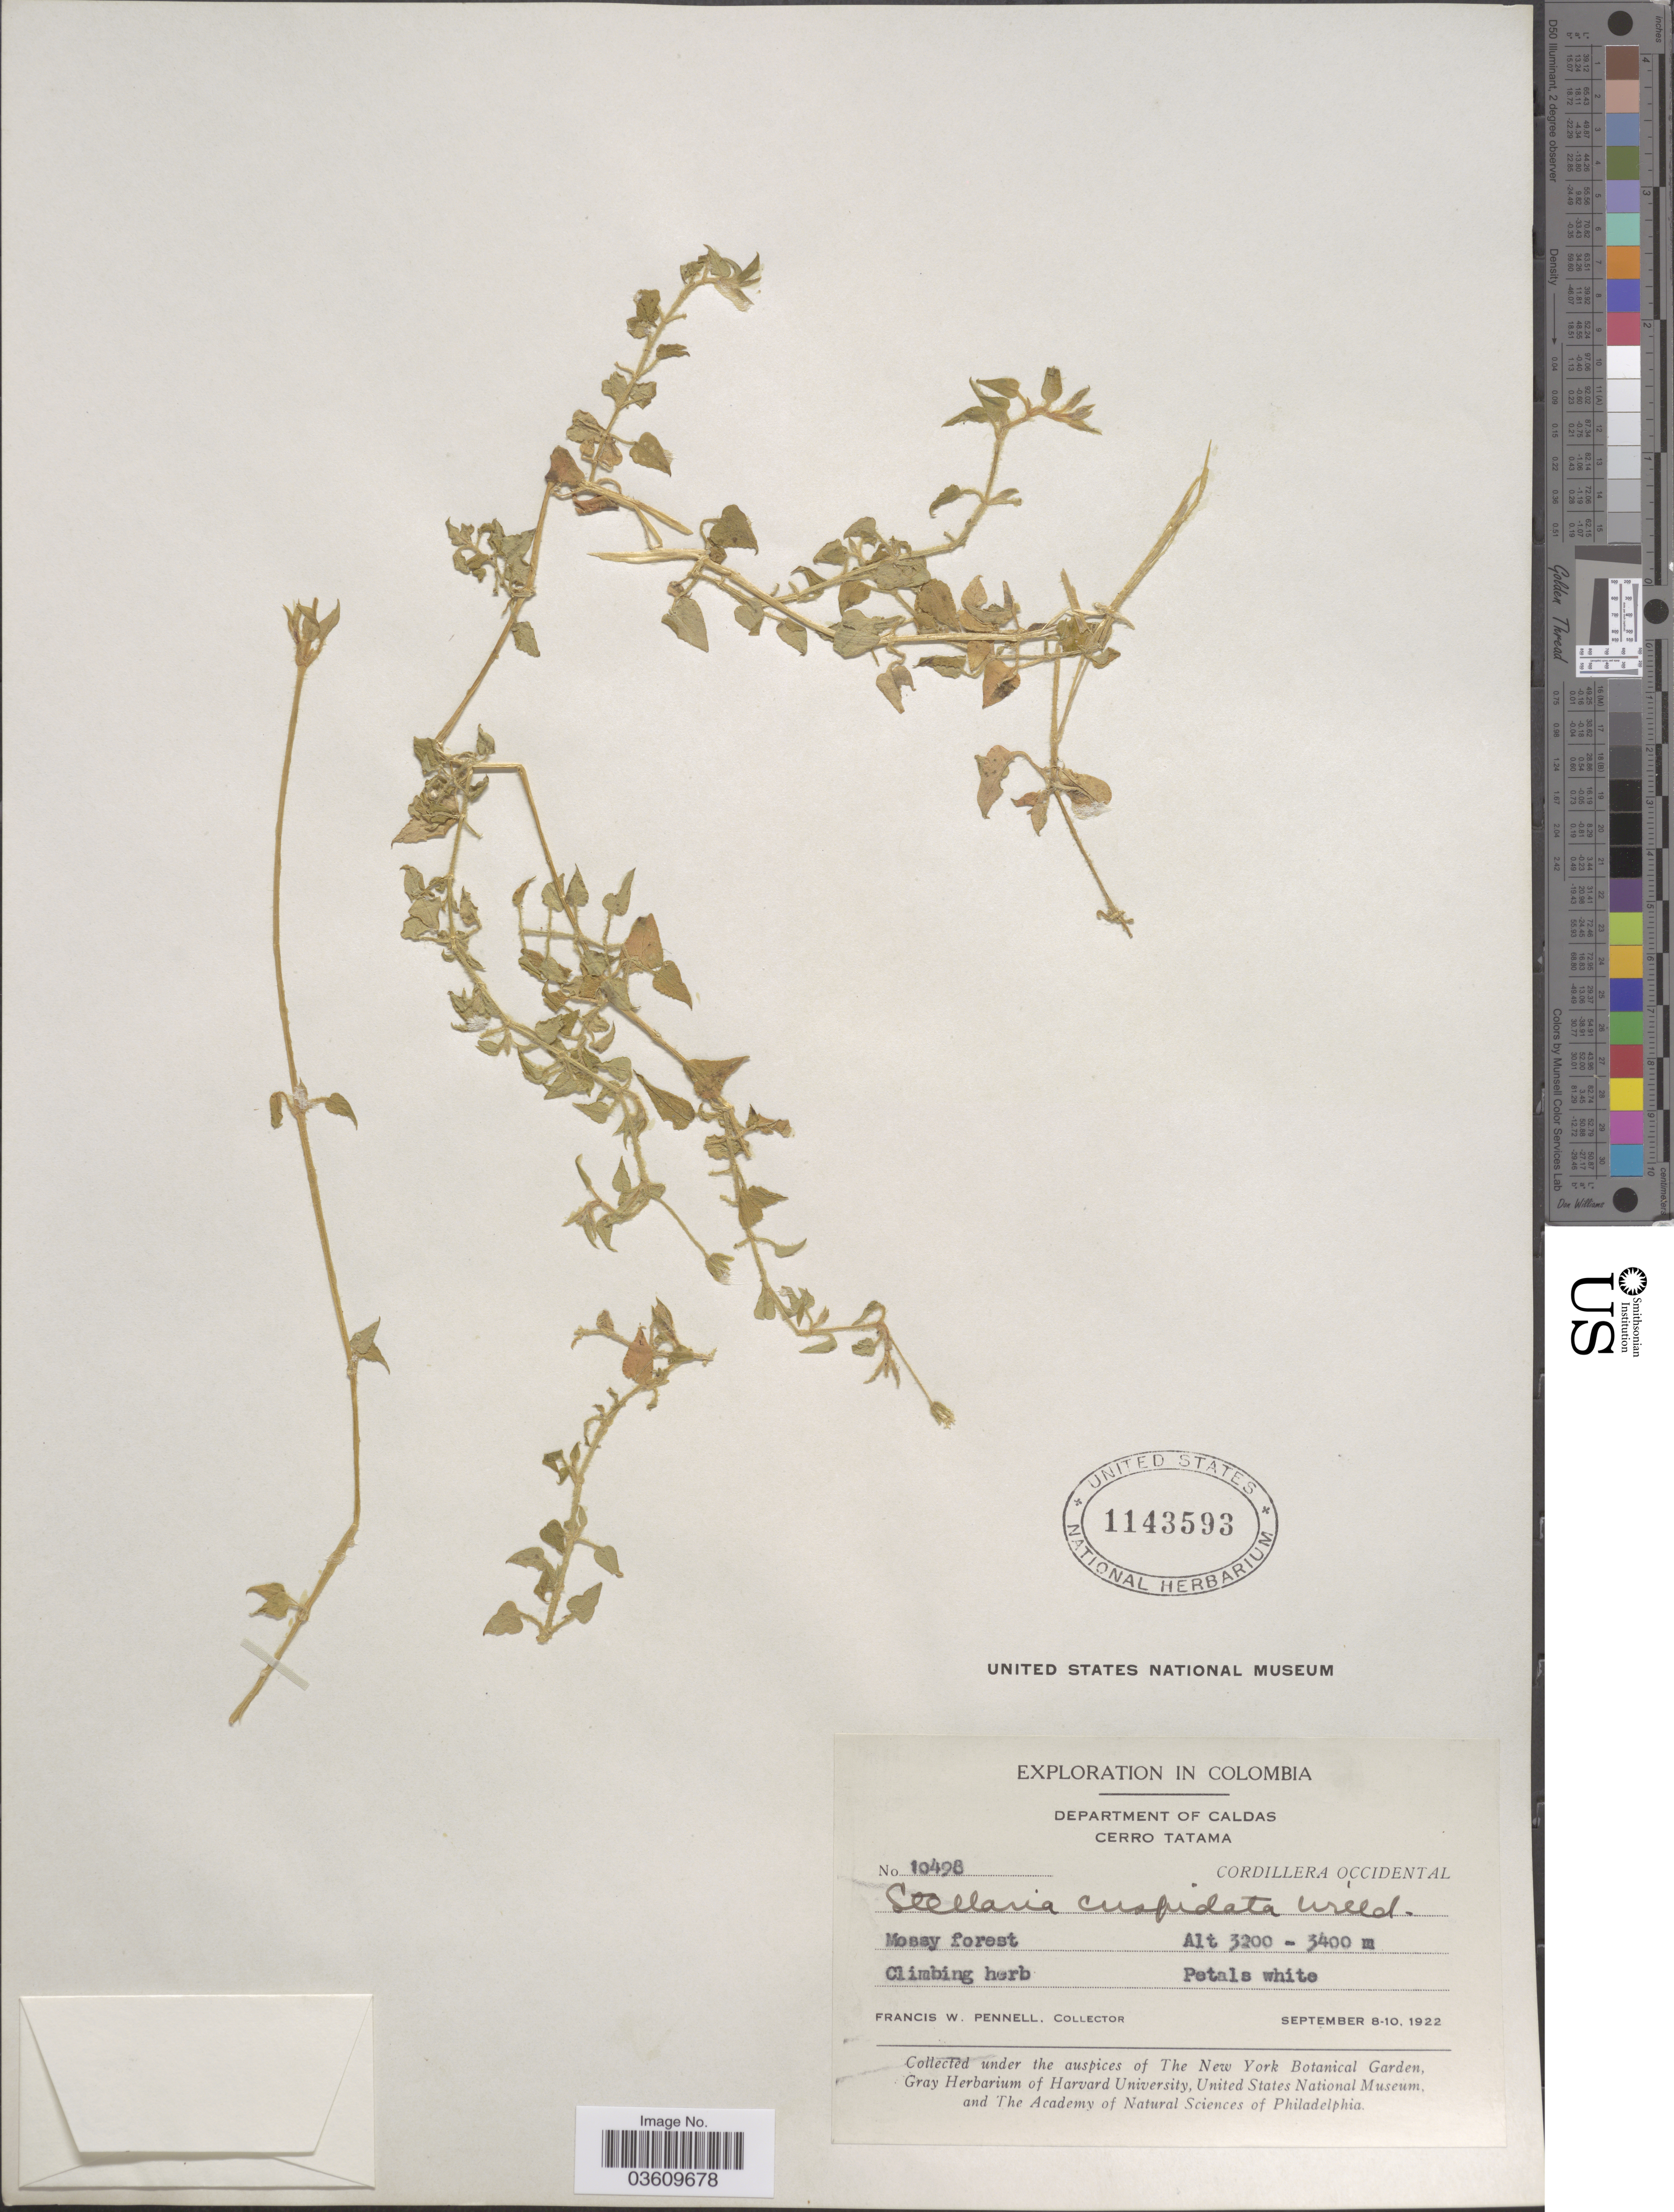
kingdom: Plantae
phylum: Tracheophyta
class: Magnoliopsida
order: Caryophyllales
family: Caryophyllaceae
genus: Stellaria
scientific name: Stellaria cuspidata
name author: Willd. ex Schltdl.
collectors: F. W. Pennell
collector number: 10498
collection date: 1922-09-08/1922-09-10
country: Colombia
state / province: Caldas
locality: Department of Caldas. Cerro Tatama. Cordillera Occidental.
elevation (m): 3200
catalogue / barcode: US 1143593